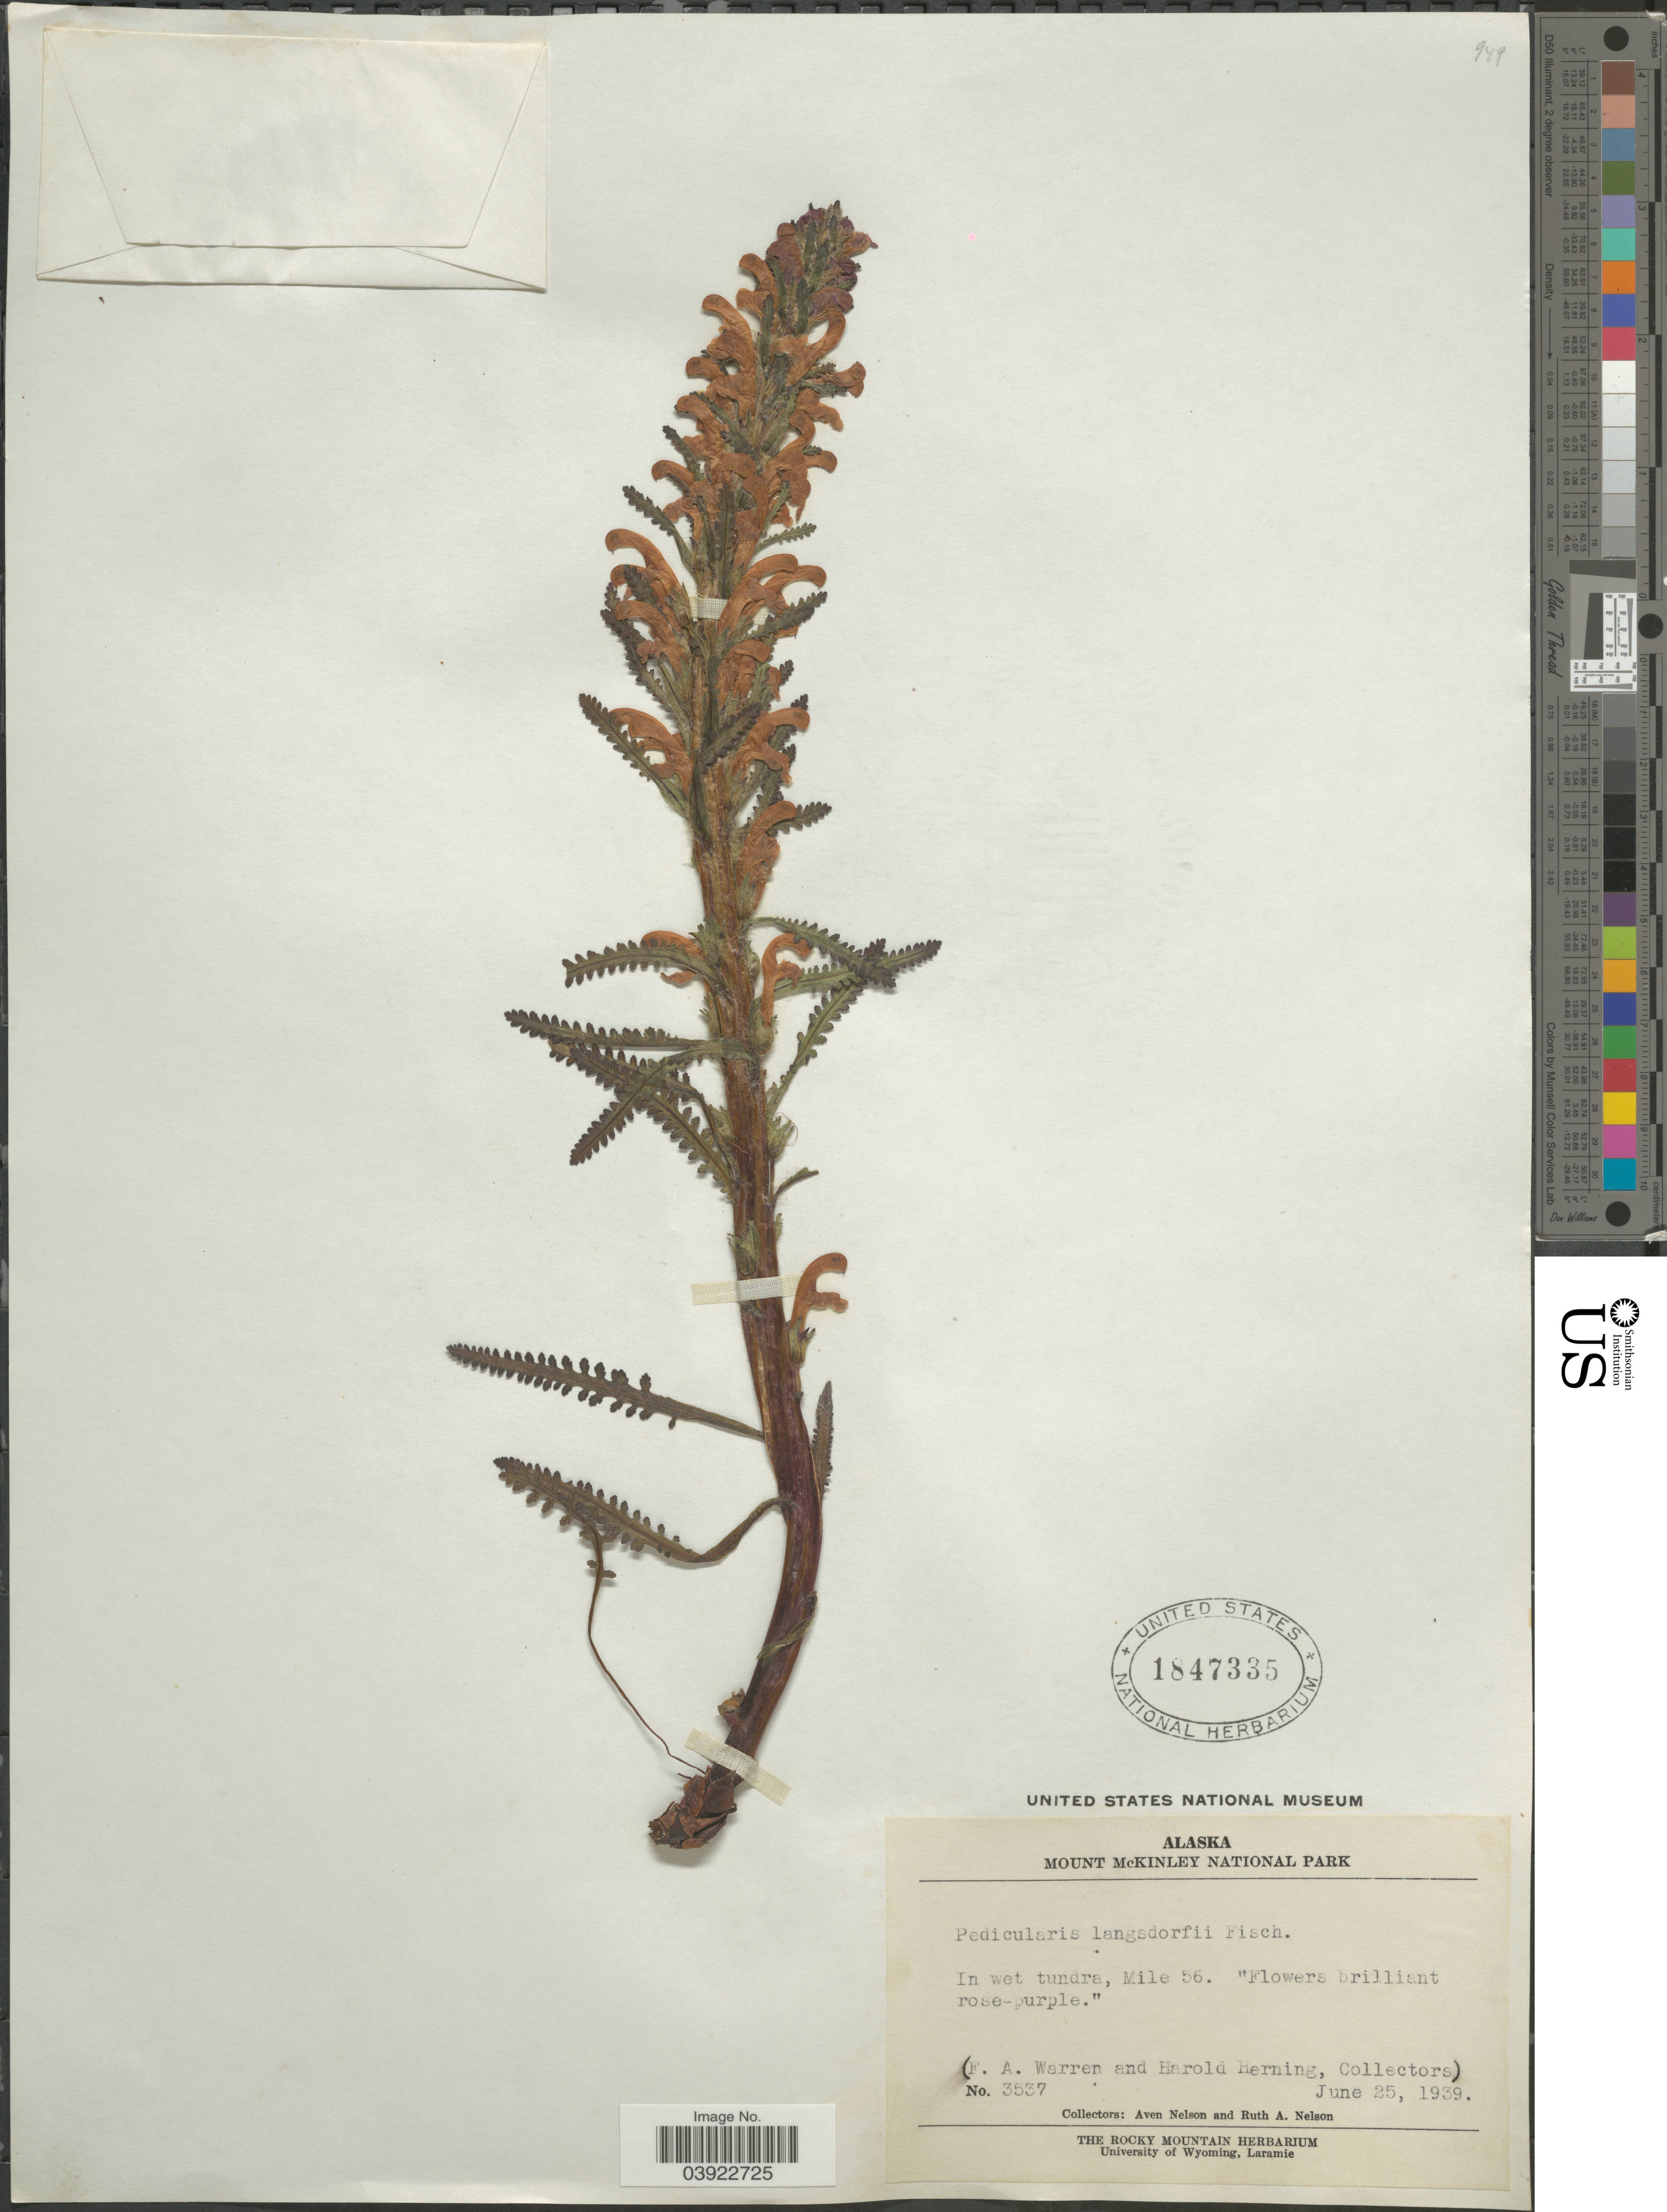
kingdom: Plantae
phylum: Tracheophyta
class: Magnoliopsida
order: Lamiales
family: Orobanchaceae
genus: Pedicularis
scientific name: Pedicularis langsdorffii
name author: Fisch. ex Steven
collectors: A. Nelson, R. A. Nelson, F. Warren & H. Herning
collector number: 3537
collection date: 1939-06-25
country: United States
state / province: Alaska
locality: Mount McKinley National Park. In wet tundra, Mile 56.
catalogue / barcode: US 1847335